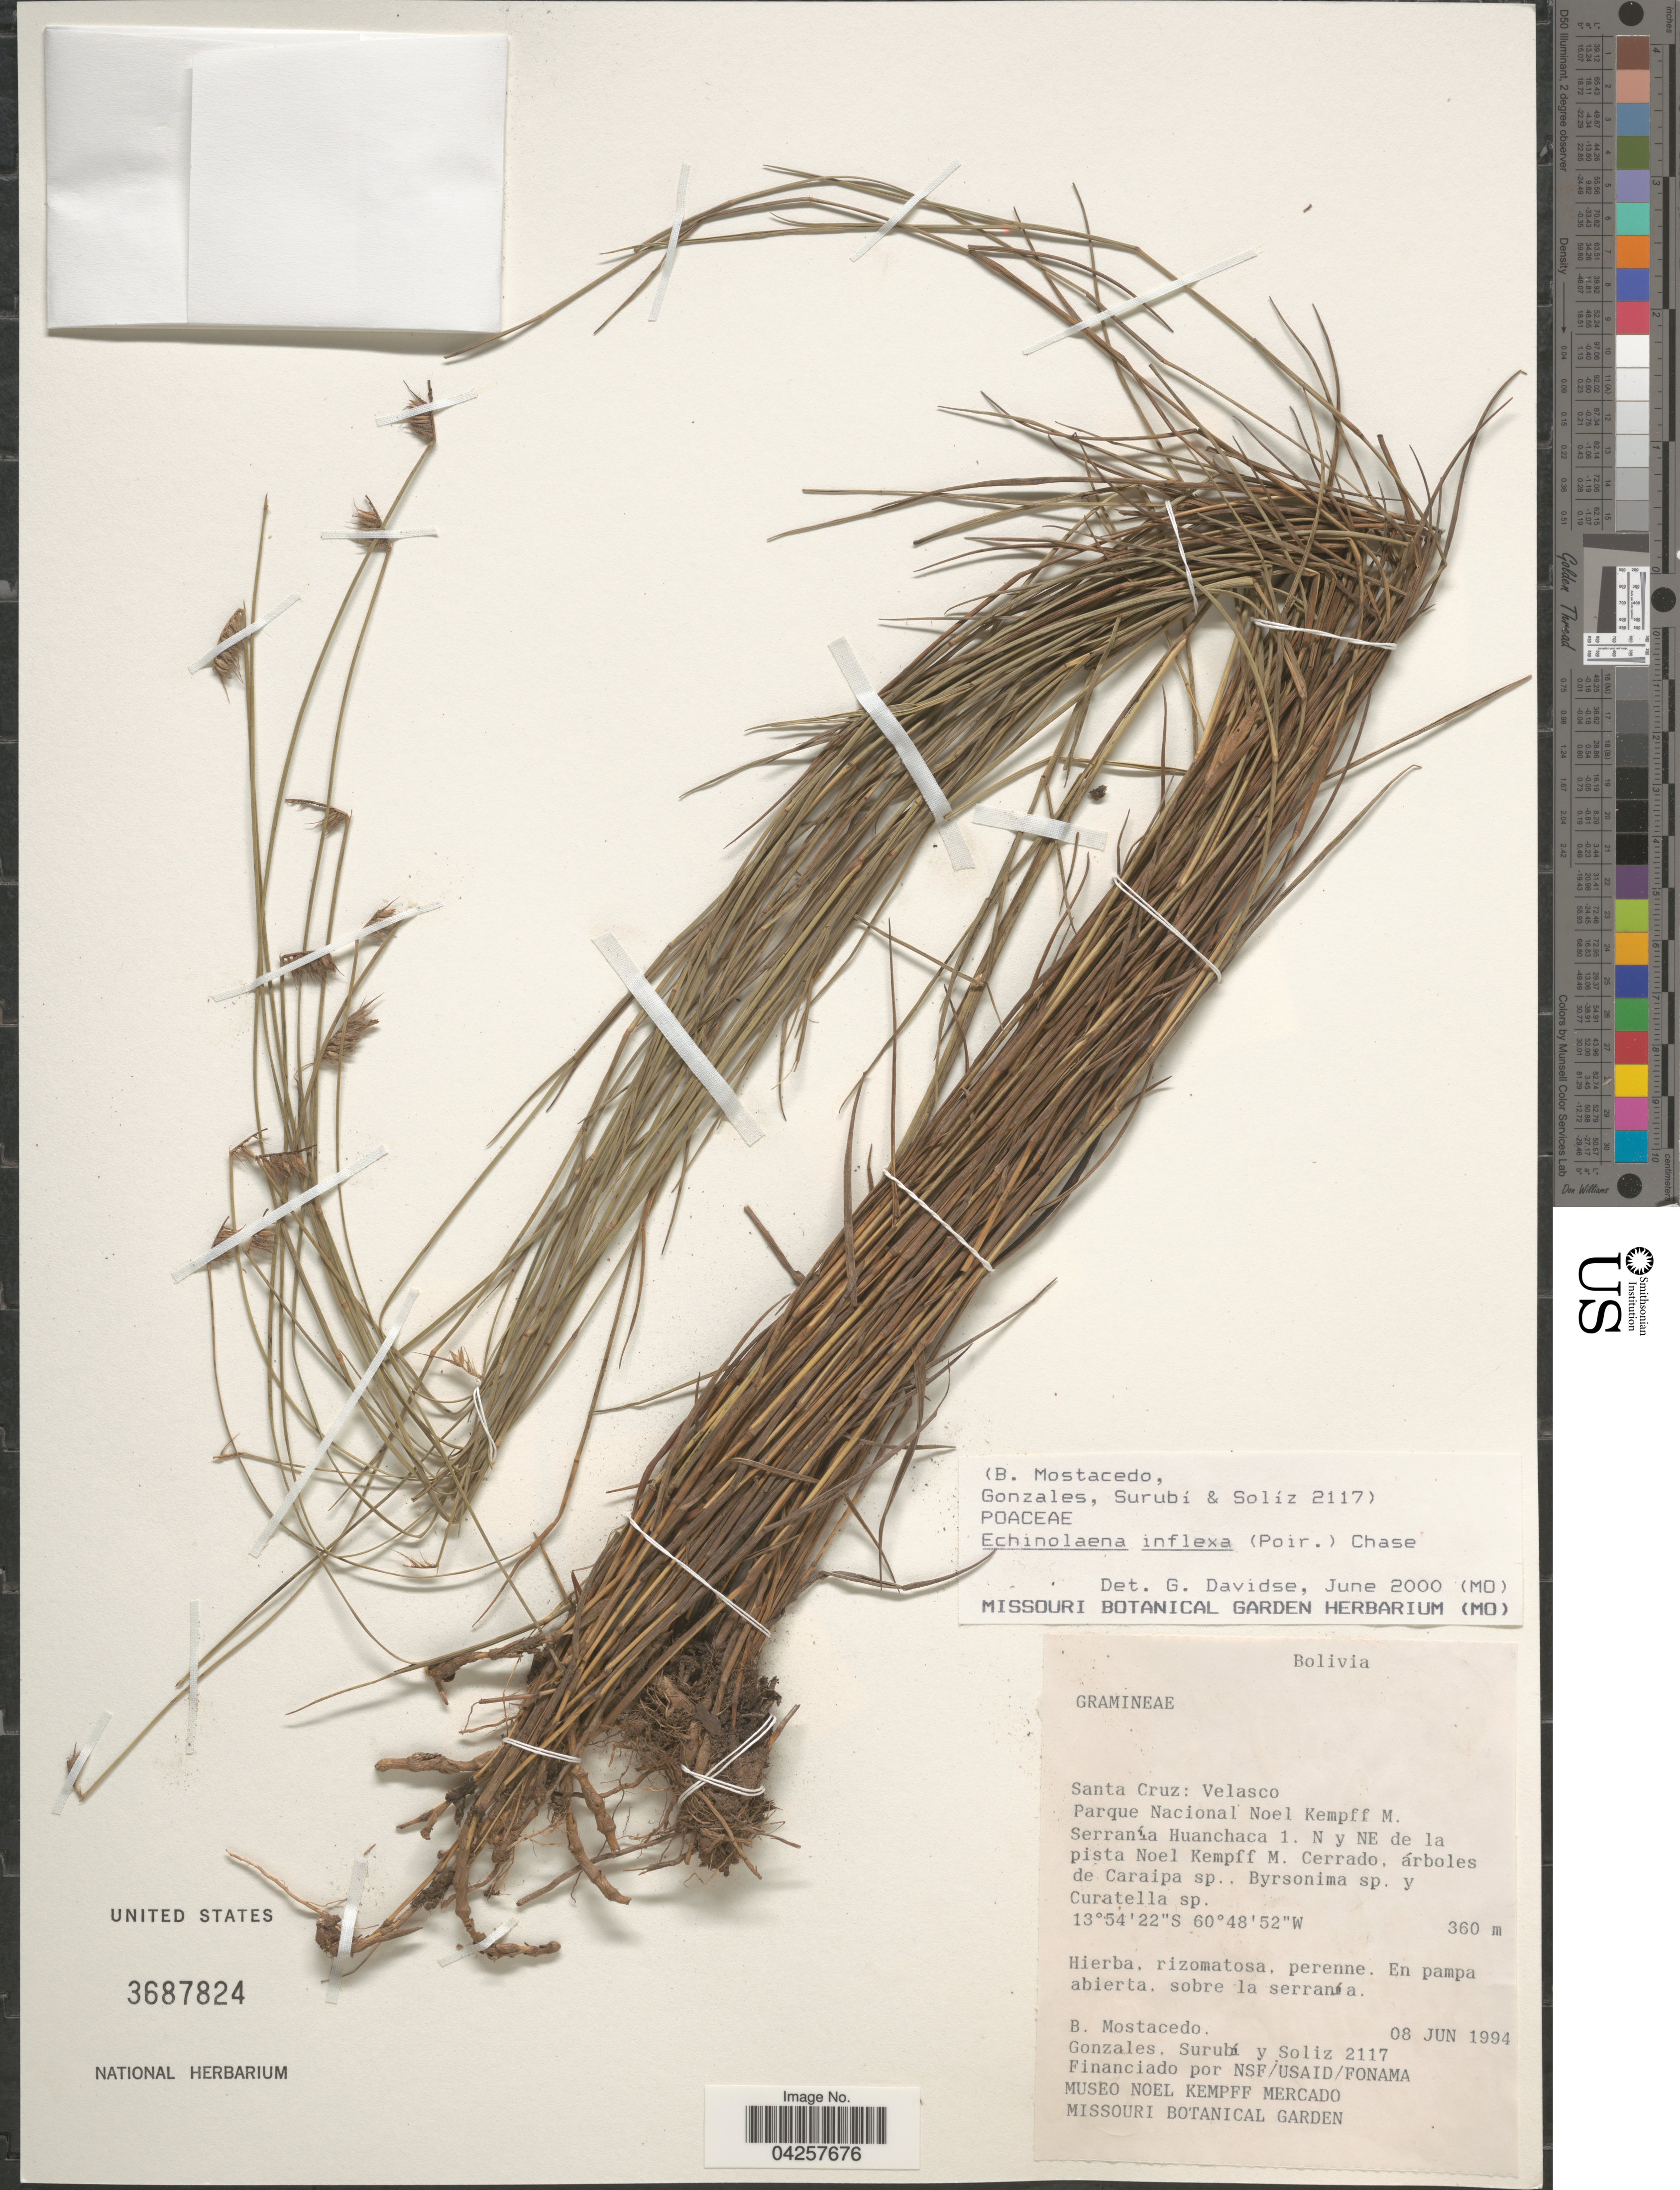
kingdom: Plantae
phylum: Tracheophyta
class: Liliopsida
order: Poales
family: Poaceae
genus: Echinolaena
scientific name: Echinolaena inflexa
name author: (Poir.) Chase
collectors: B. Mostacedo, Gonzales, --, Surubi & Soliz, --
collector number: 2117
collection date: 1994-06-08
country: Bolivia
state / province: Santa Cruz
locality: Velasco. Parque Nacional Noel Kempff M. Serranía Huanchaca 1. N y NE de la pista Noel Kempff M.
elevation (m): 360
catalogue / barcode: US 3687824